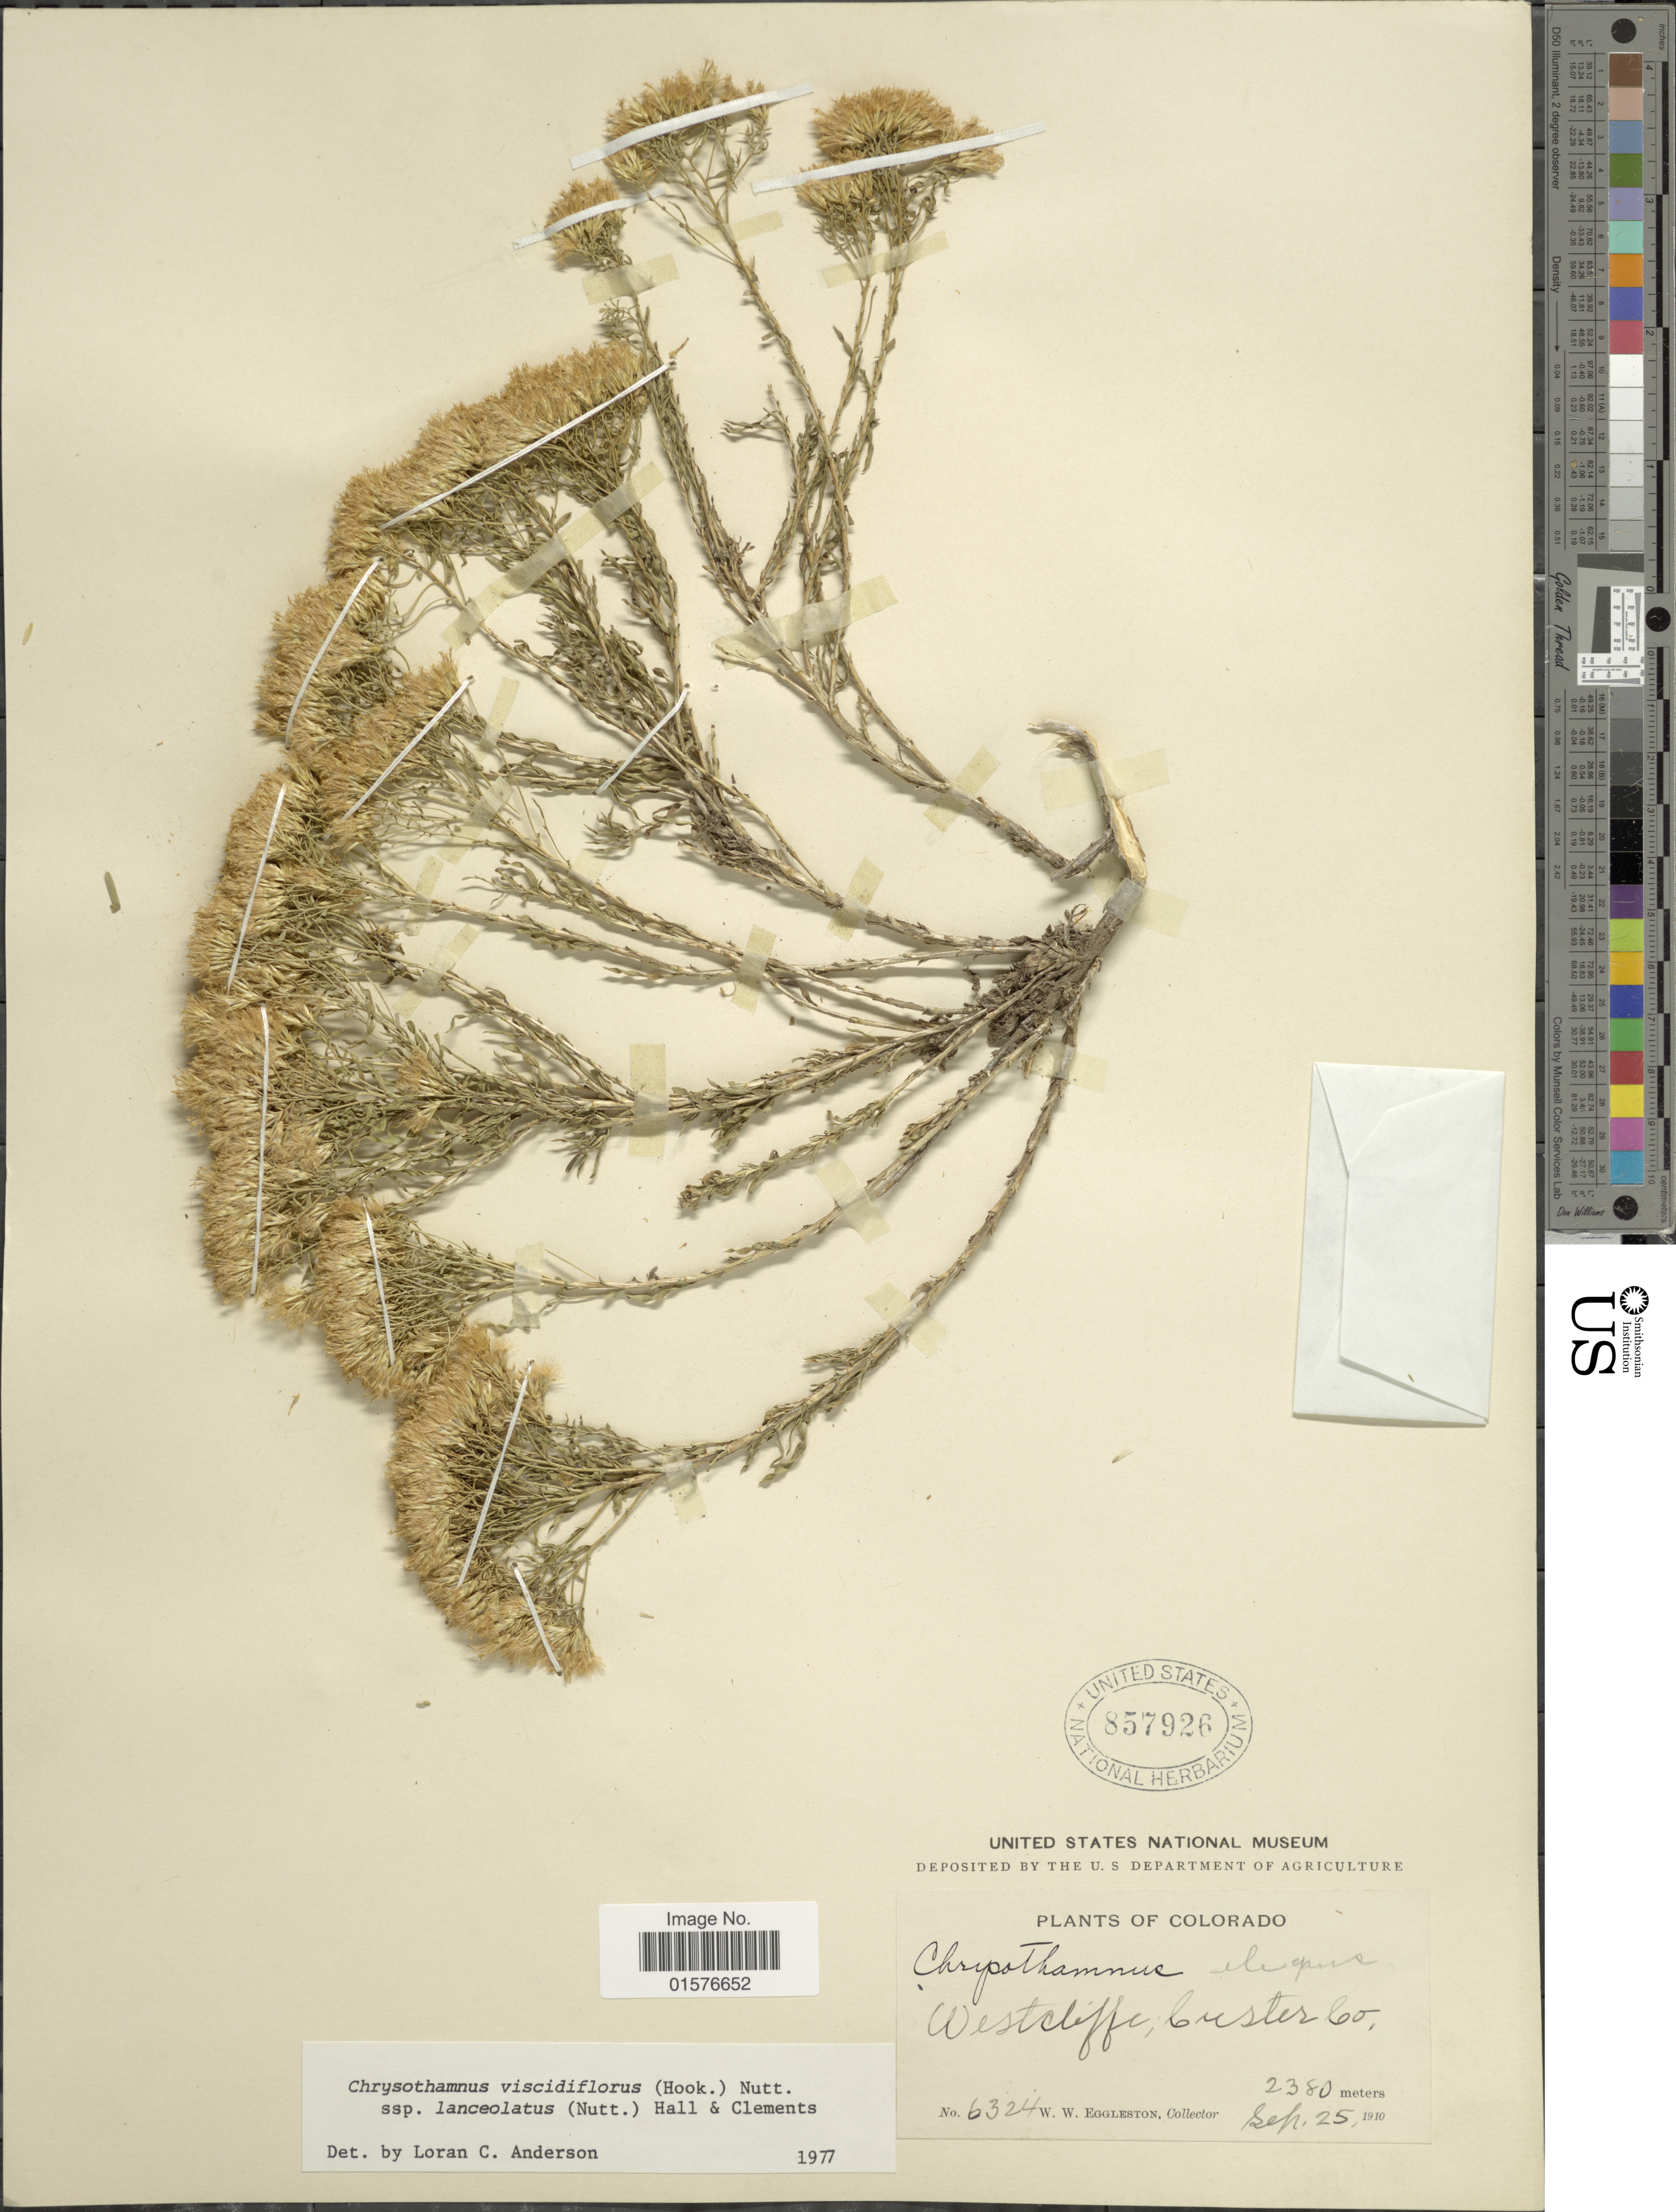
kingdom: Plantae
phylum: Tracheophyta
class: Magnoliopsida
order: Asterales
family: Asteraceae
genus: Chrysothamnus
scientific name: Chrysothamnus viscidiflorus subsp. lanceolatus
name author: (Nutt.) H.M. Hall & Clem.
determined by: Urbatsch, Lowell E., Curator (LSU), Louisiana State University (UNITED STATES)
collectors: W. W. Eggleston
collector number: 6324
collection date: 1910-09-25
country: United States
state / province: Colorado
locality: Westcliffe, Custer Co.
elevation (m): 2380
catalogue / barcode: US 857926